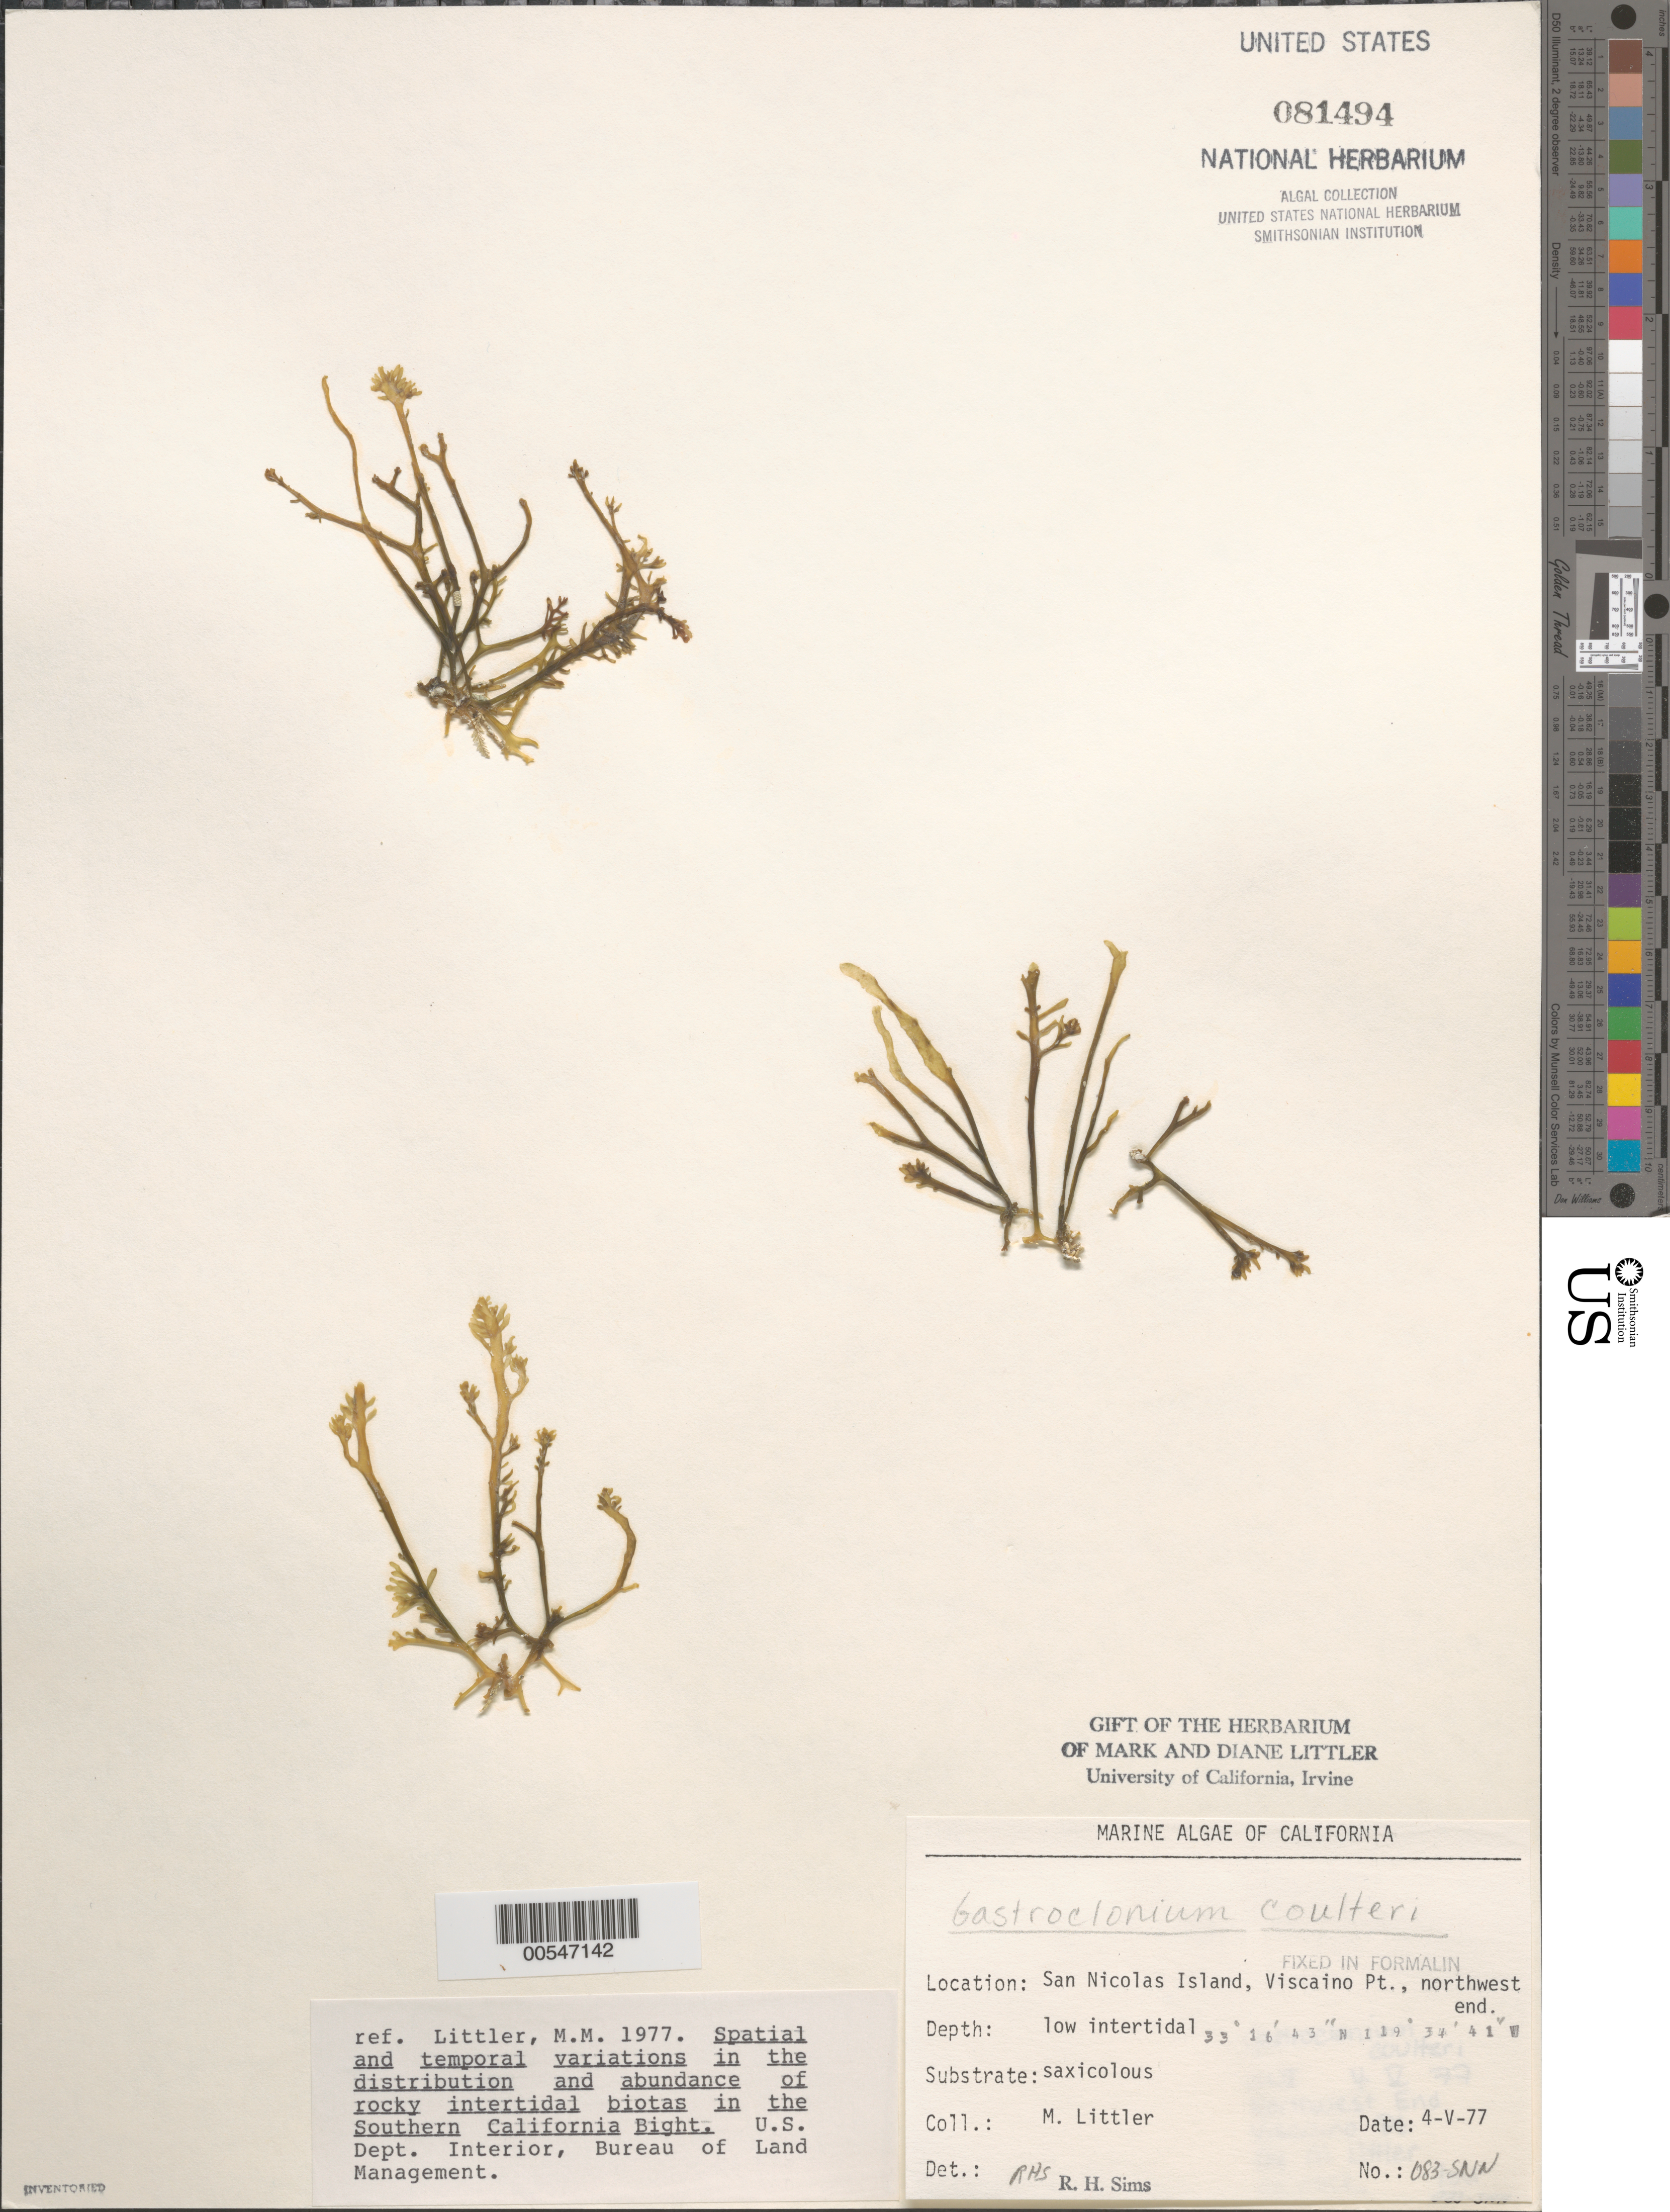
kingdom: Plantae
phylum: Rhodophyta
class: Florideophyceae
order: Rhodymeniales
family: Champiaceae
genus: Neogastroclonium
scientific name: Neogastroclonium subarticulatum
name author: (Turner) L. Le Gall et al.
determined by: Algae name updating Project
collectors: M. M. Littler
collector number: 083-snn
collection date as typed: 04 May 1977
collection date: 1977-05-04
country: United States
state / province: California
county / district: Ventura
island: San Nicolas Island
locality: Northwest end of Vizcaino Point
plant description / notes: BLM-SOCALBIGHT Rocky Intertidal Survey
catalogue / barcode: US 81494